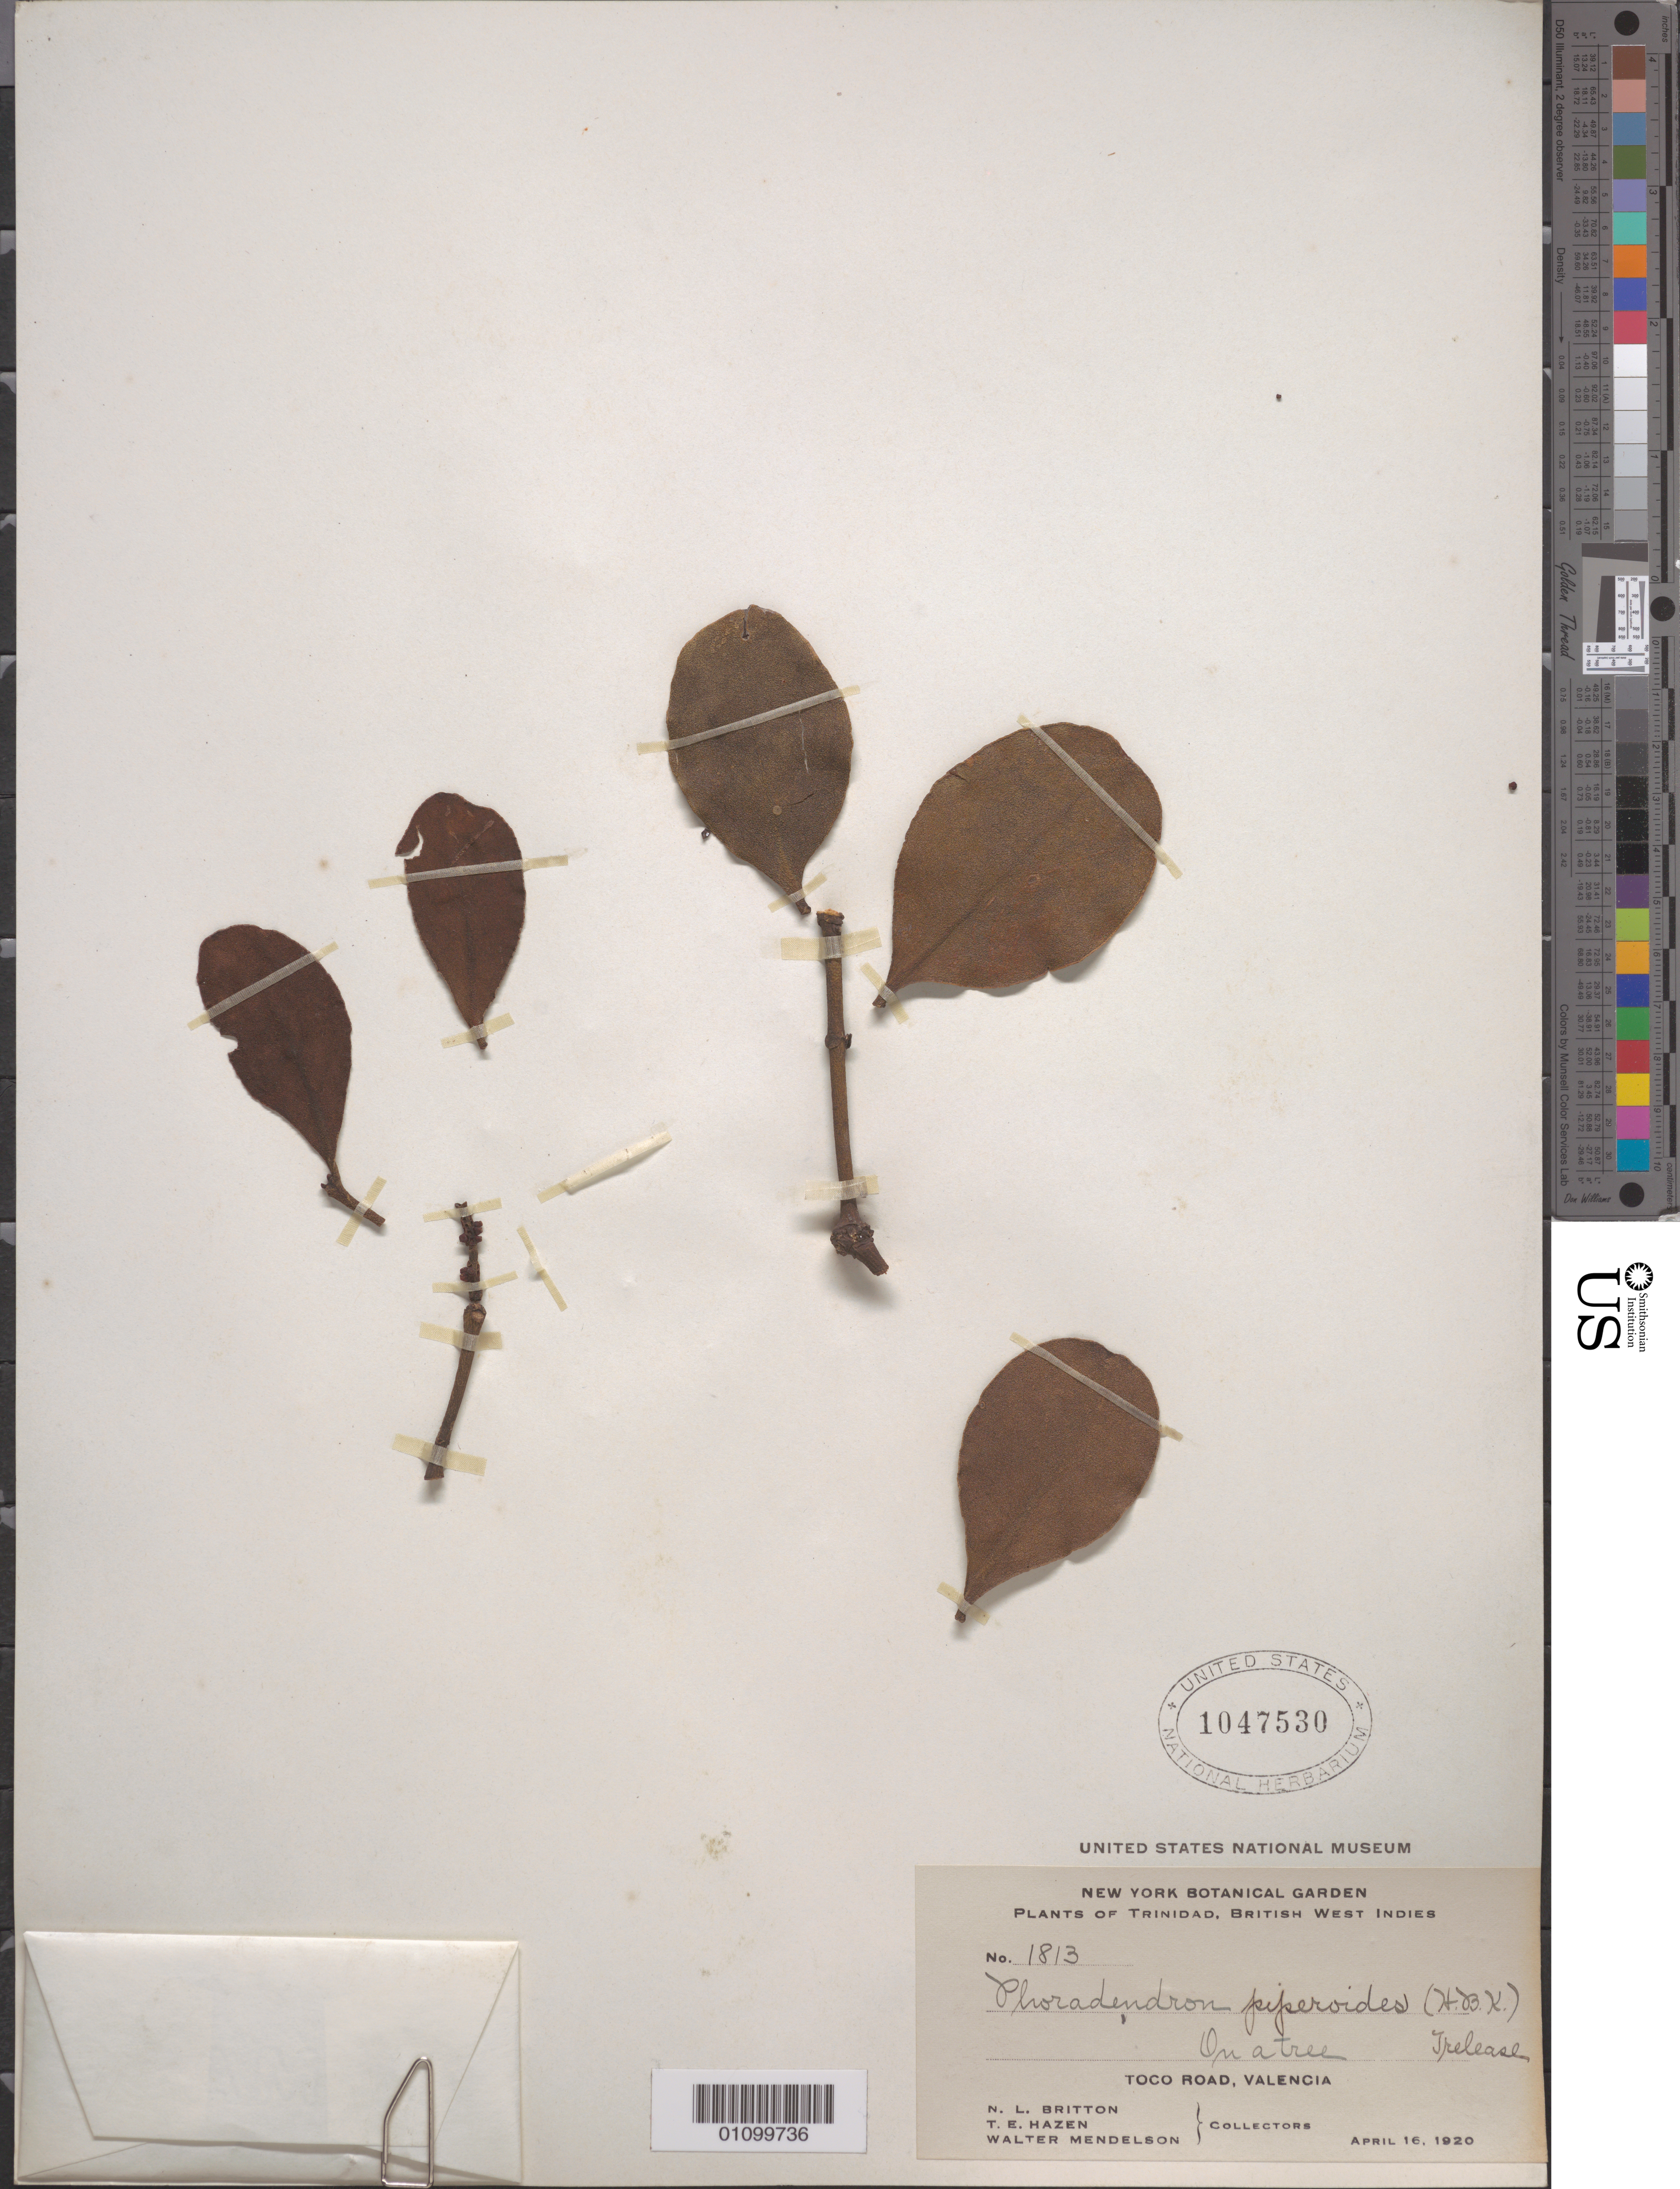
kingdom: Plantae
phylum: Tracheophyta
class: Magnoliopsida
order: Santalales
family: Viscaceae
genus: Phoradendron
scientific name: Phoradendron piperoides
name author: (Kunth) Trel.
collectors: N. Britton, T. E. Hazen & W. Mendelson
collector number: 1813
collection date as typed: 16 Apr 1920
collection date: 1920-04-16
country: Trinidad and Tobago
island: Trinidad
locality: Toco Road, Valencia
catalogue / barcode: US 1047530